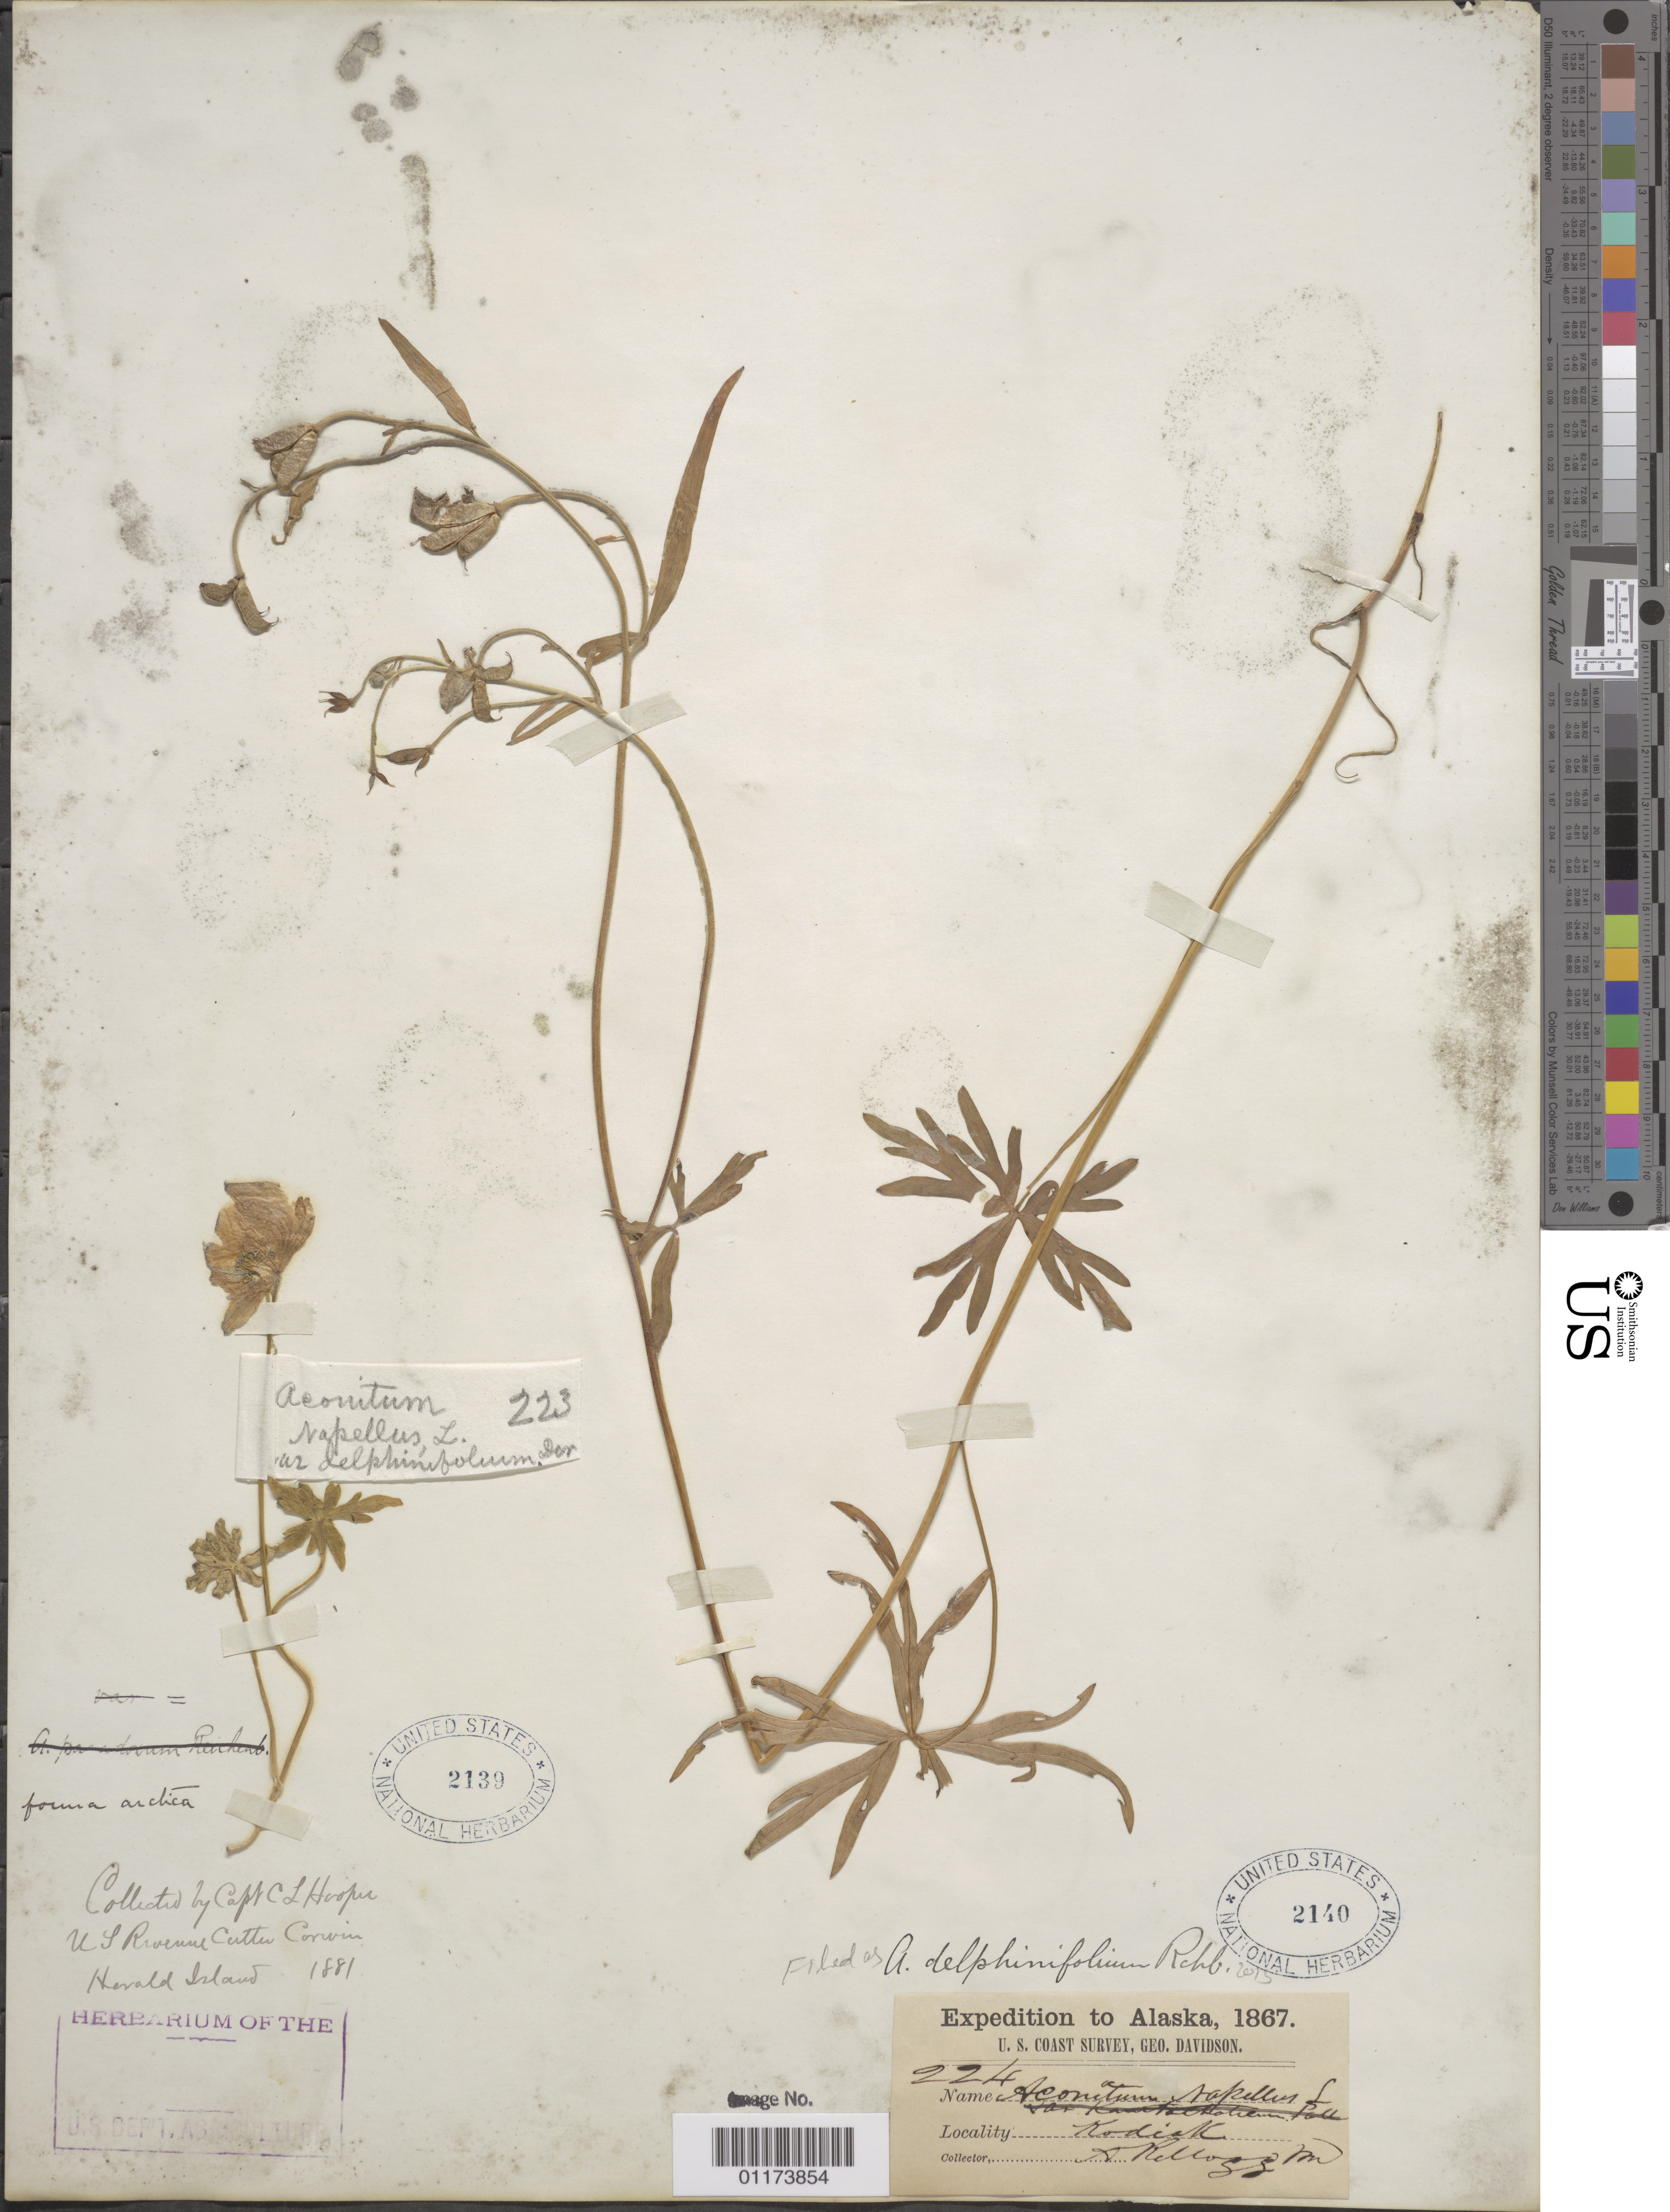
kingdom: Plantae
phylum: Tracheophyta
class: Magnoliopsida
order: Ranunculales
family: Ranunculaceae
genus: Aconitum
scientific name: Aconitum delphinifolium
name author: DC.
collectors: A. Kellogg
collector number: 224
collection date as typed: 1867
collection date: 1867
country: United States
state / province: Alaska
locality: Kodiak.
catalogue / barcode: US 2140